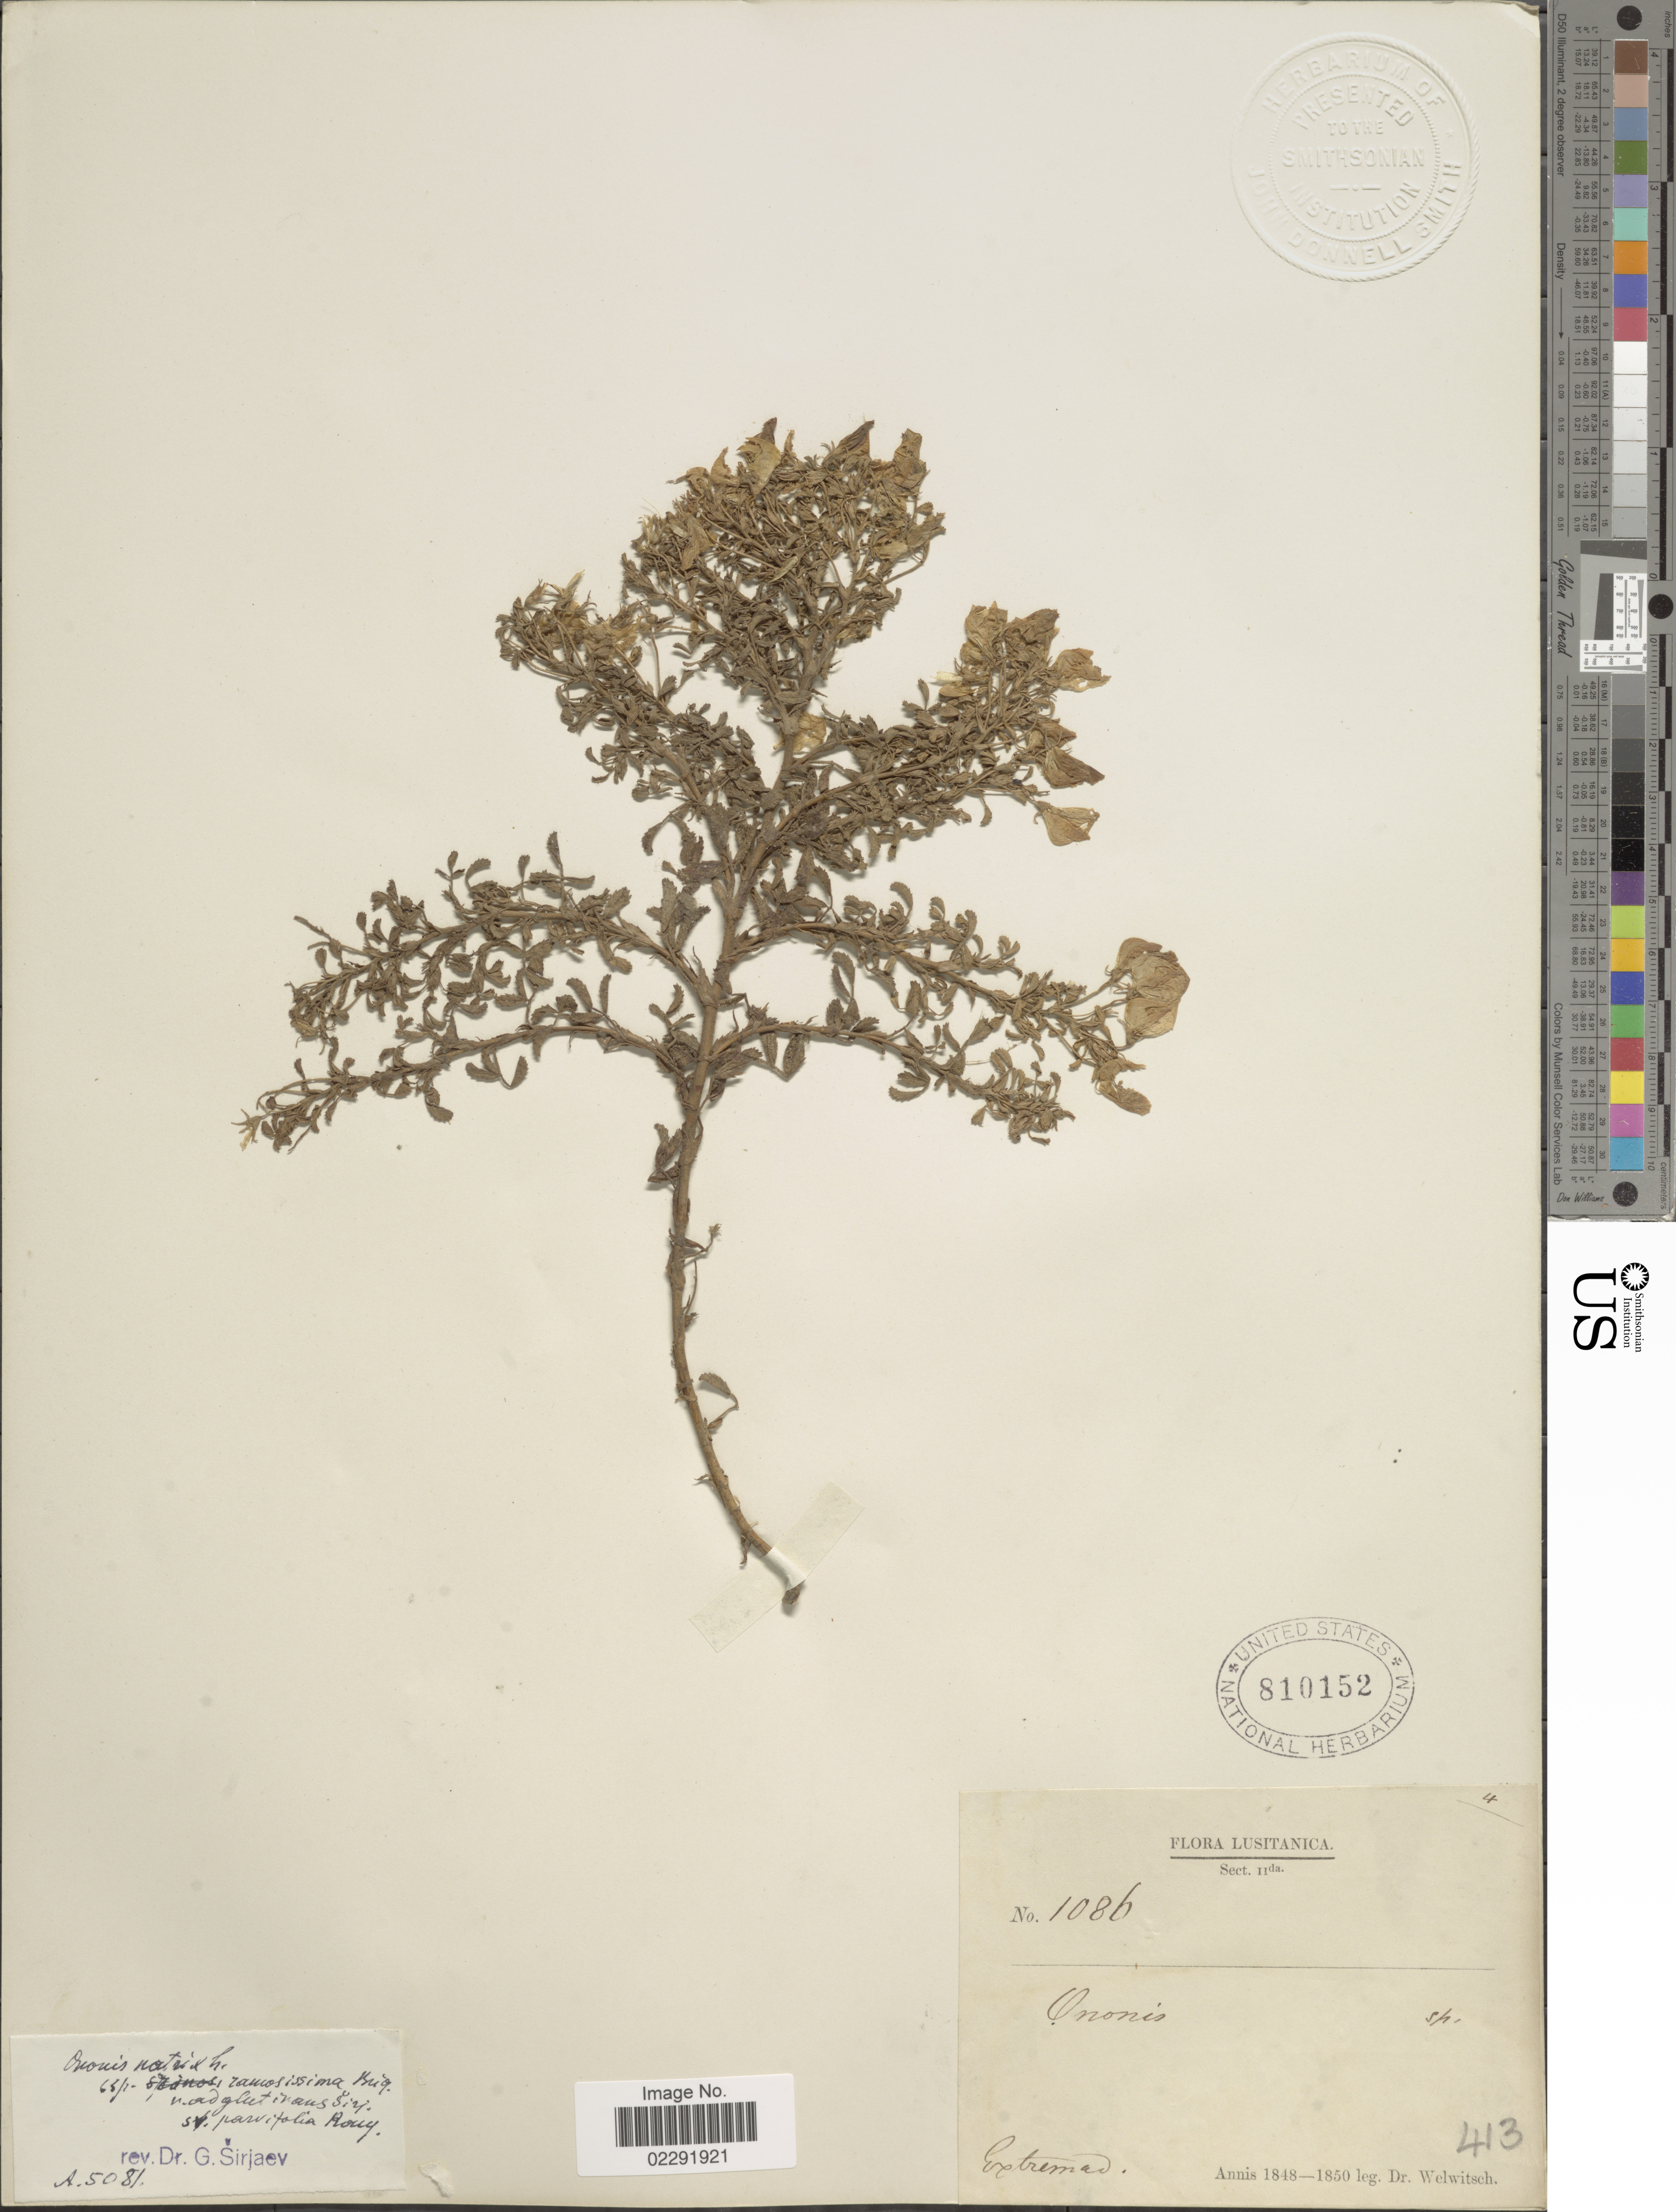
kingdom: Plantae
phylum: Tracheophyta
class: Magnoliopsida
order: Fabales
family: Fabaceae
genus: Ononis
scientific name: Ononis natrix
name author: L.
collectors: -. Welwitsch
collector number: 1086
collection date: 1848/1850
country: Portugal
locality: Lusitania, Ononis, Extrema. [interpreted]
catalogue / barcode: US 810152